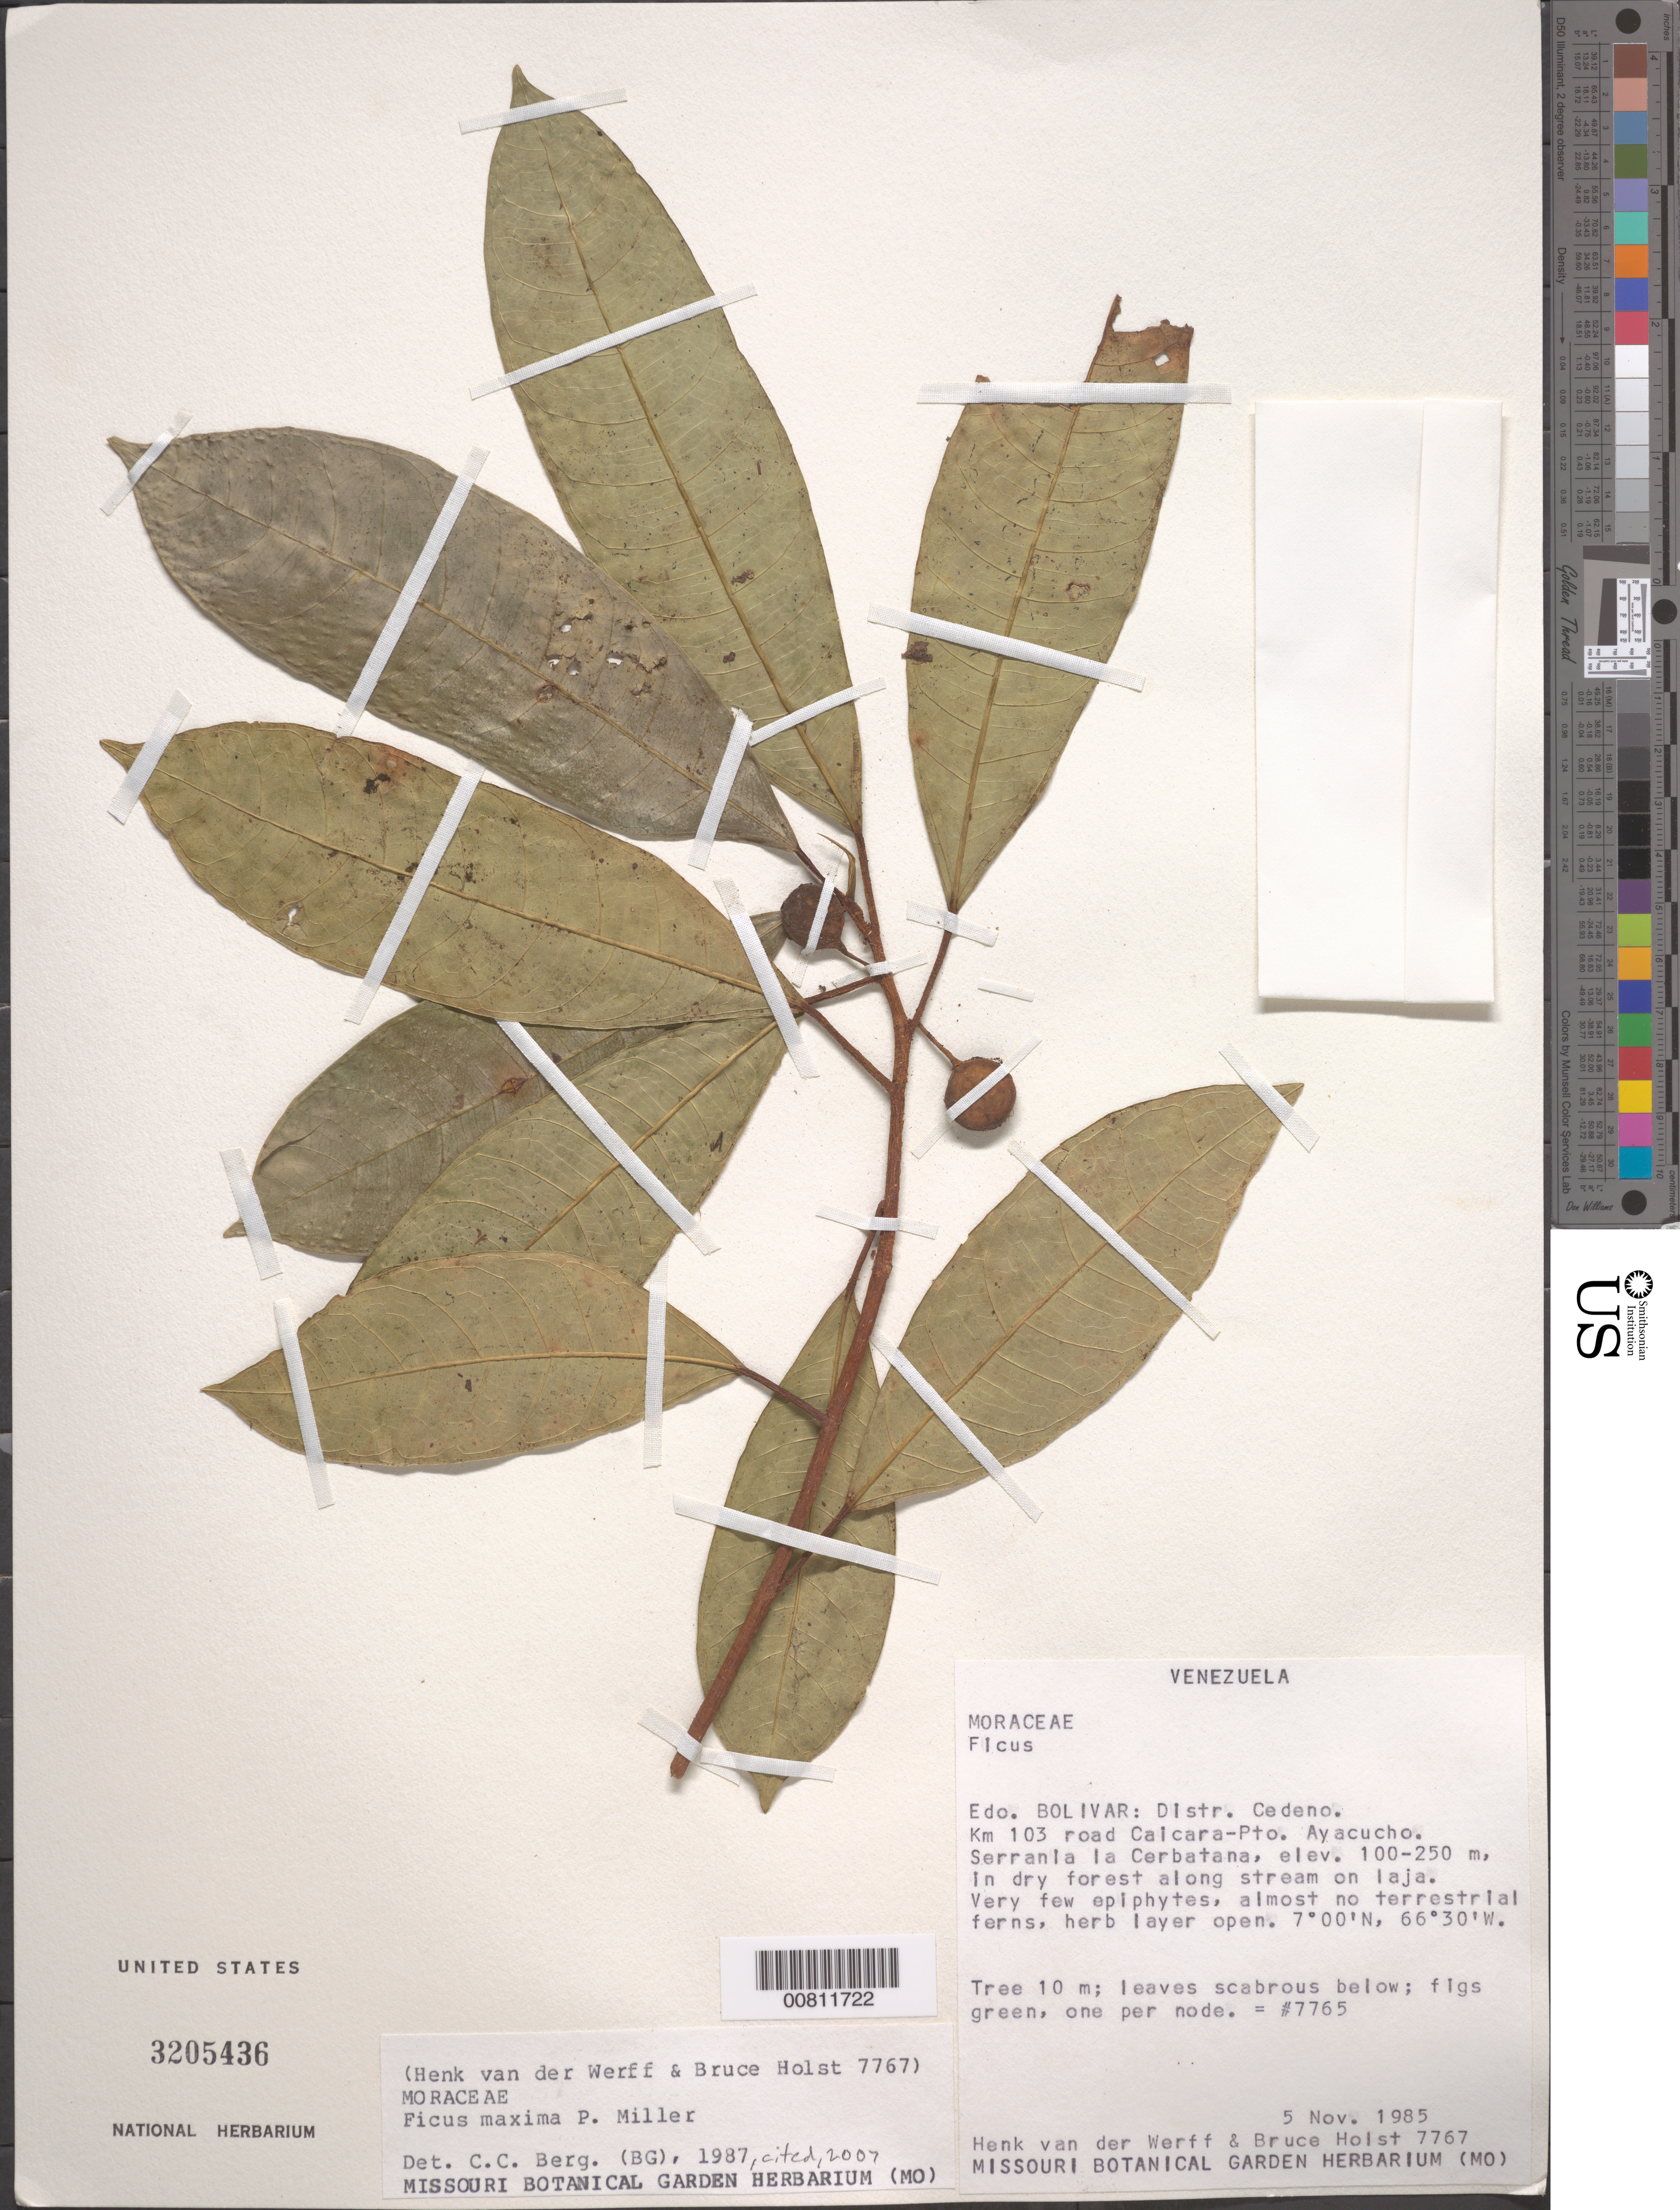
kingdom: Plantae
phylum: Tracheophyta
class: Magnoliopsida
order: Rosales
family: Moraceae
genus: Ficus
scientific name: Ficus maxima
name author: Mill.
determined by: Berg, C. C.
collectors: H. van der Werff & B. Holst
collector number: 7767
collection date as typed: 5-Nov-85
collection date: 1985-11-05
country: Venezuela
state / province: Bolívar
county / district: Cedeño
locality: Caicara del Orinoco - Puerto Ayacucho carretera, km 103, Serrania la Cerbatana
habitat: Dry forest along stream on laja, very few epiphytes, almost no terrestrial ferns, herb layer open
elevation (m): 100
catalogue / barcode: US 3205436